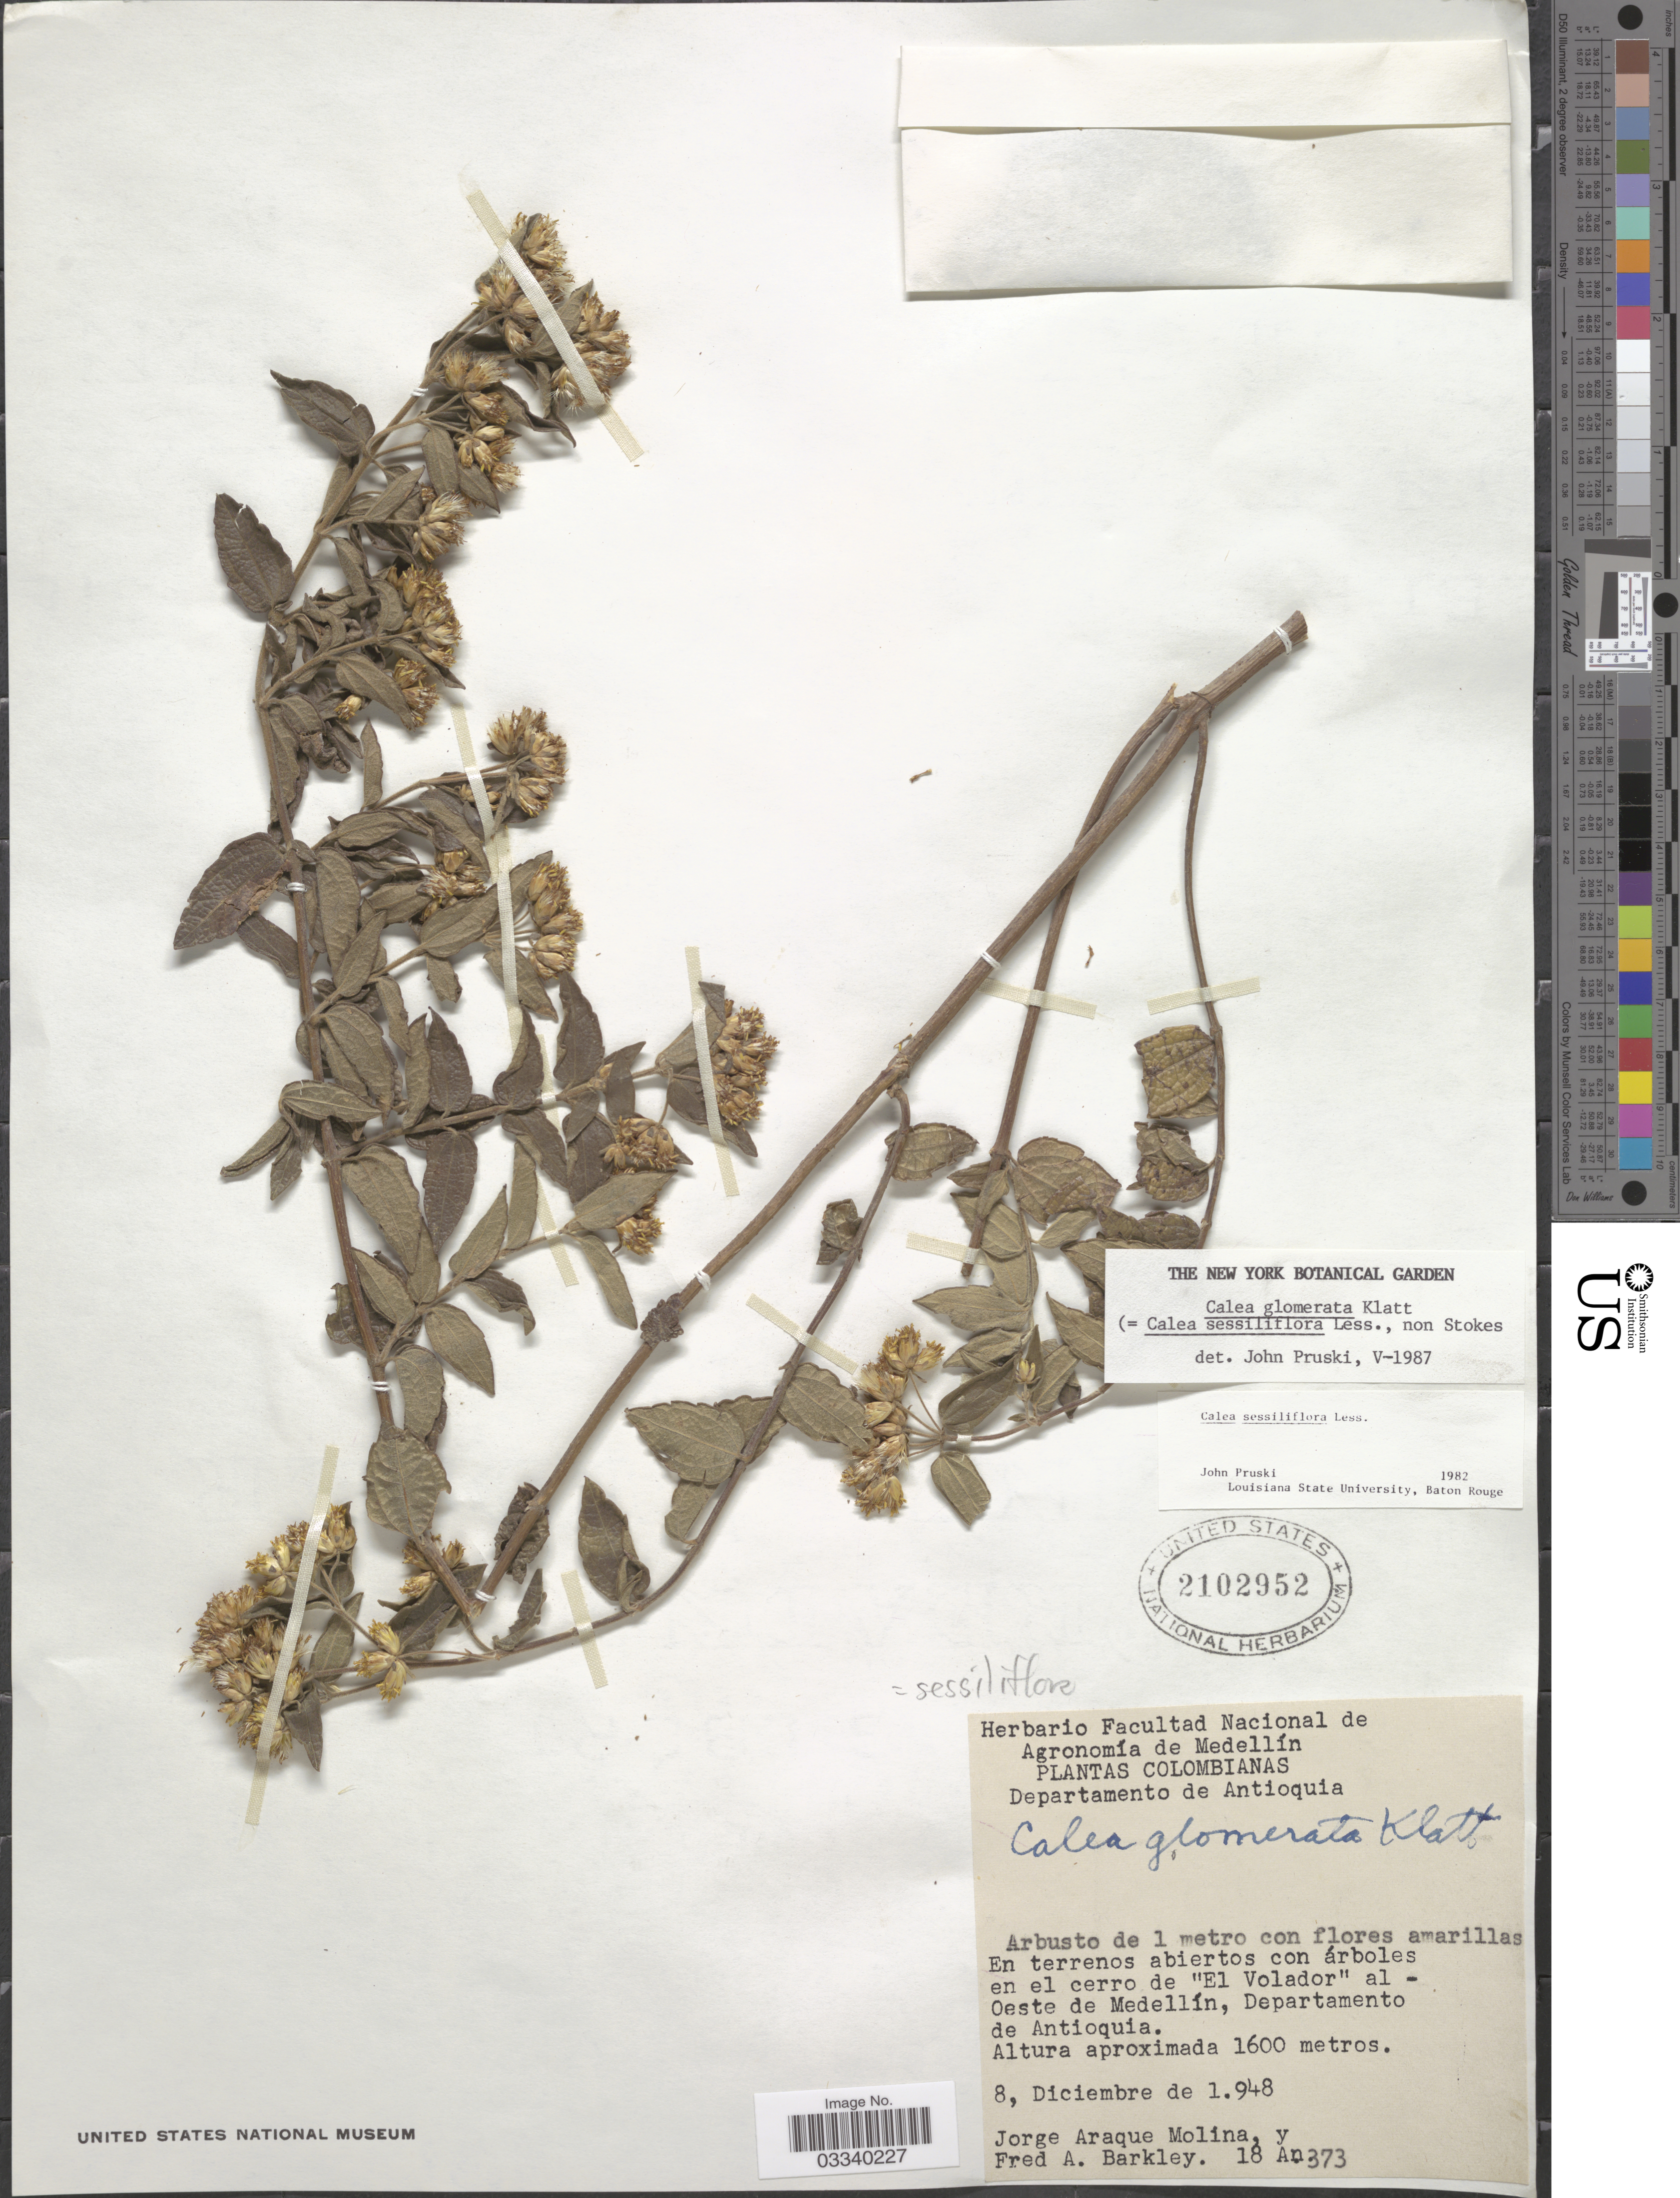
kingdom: Plantae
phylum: Tracheophyta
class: Magnoliopsida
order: Asterales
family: Asteraceae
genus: Calea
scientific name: Calea sessiliflora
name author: Less.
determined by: Pruski, J. F.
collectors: J. A. Molina & F. A. Barkley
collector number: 18An373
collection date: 1948-12-08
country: Colombia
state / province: Antioquia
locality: Departamento de Antioquia. En el Cerro de "El Volador" al Oeste de Medellín, Departamento de Antioquia.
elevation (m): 1600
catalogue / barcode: US 2102952